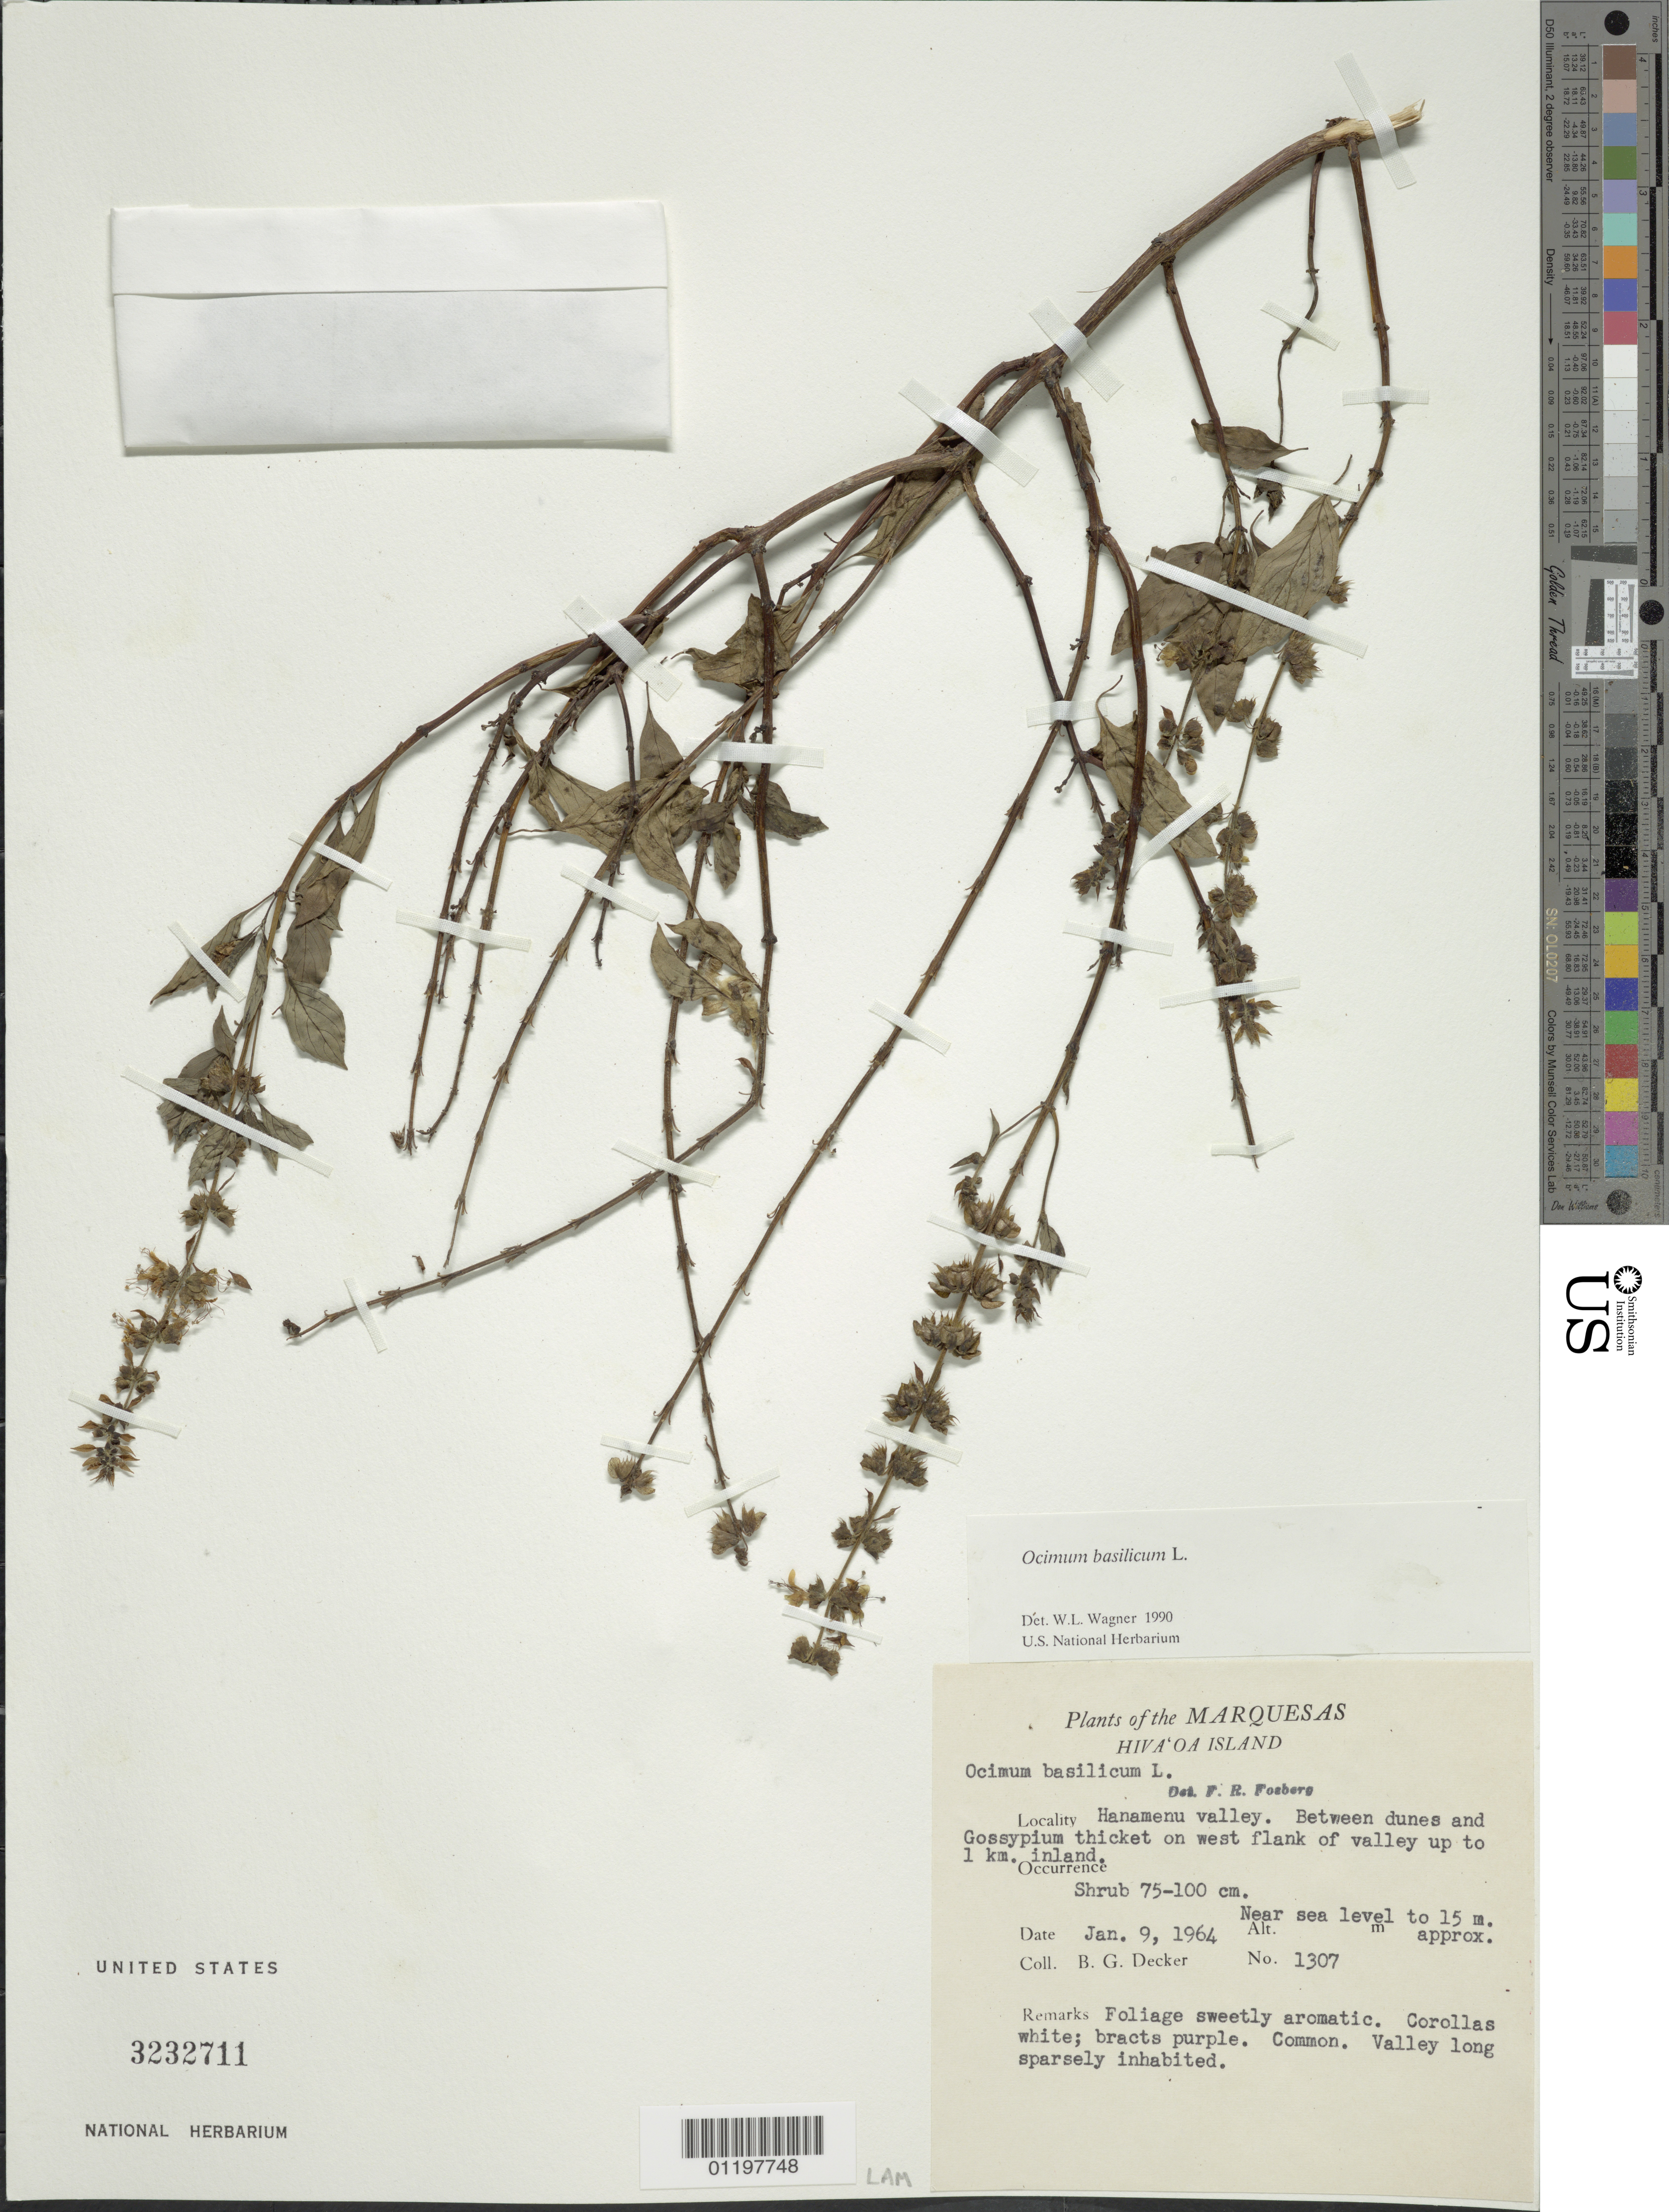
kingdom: Plantae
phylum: Tracheophyta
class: Magnoliopsida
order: Lamiales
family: Lamiaceae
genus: Ocimum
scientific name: Ocimum basilicum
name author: L.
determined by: Wagner, W. L., (BOT), Smithsonian Institution - National Museum of Natural History (UNITED STATES)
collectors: B. G. Decker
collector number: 1307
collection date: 1964-01-09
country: French Polynesia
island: Hiva Oa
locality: Hanamenu Valley, between dunes and Gossypium thicket on W flank of valley up to 1 km inland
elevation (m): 0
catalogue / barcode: US 3232711